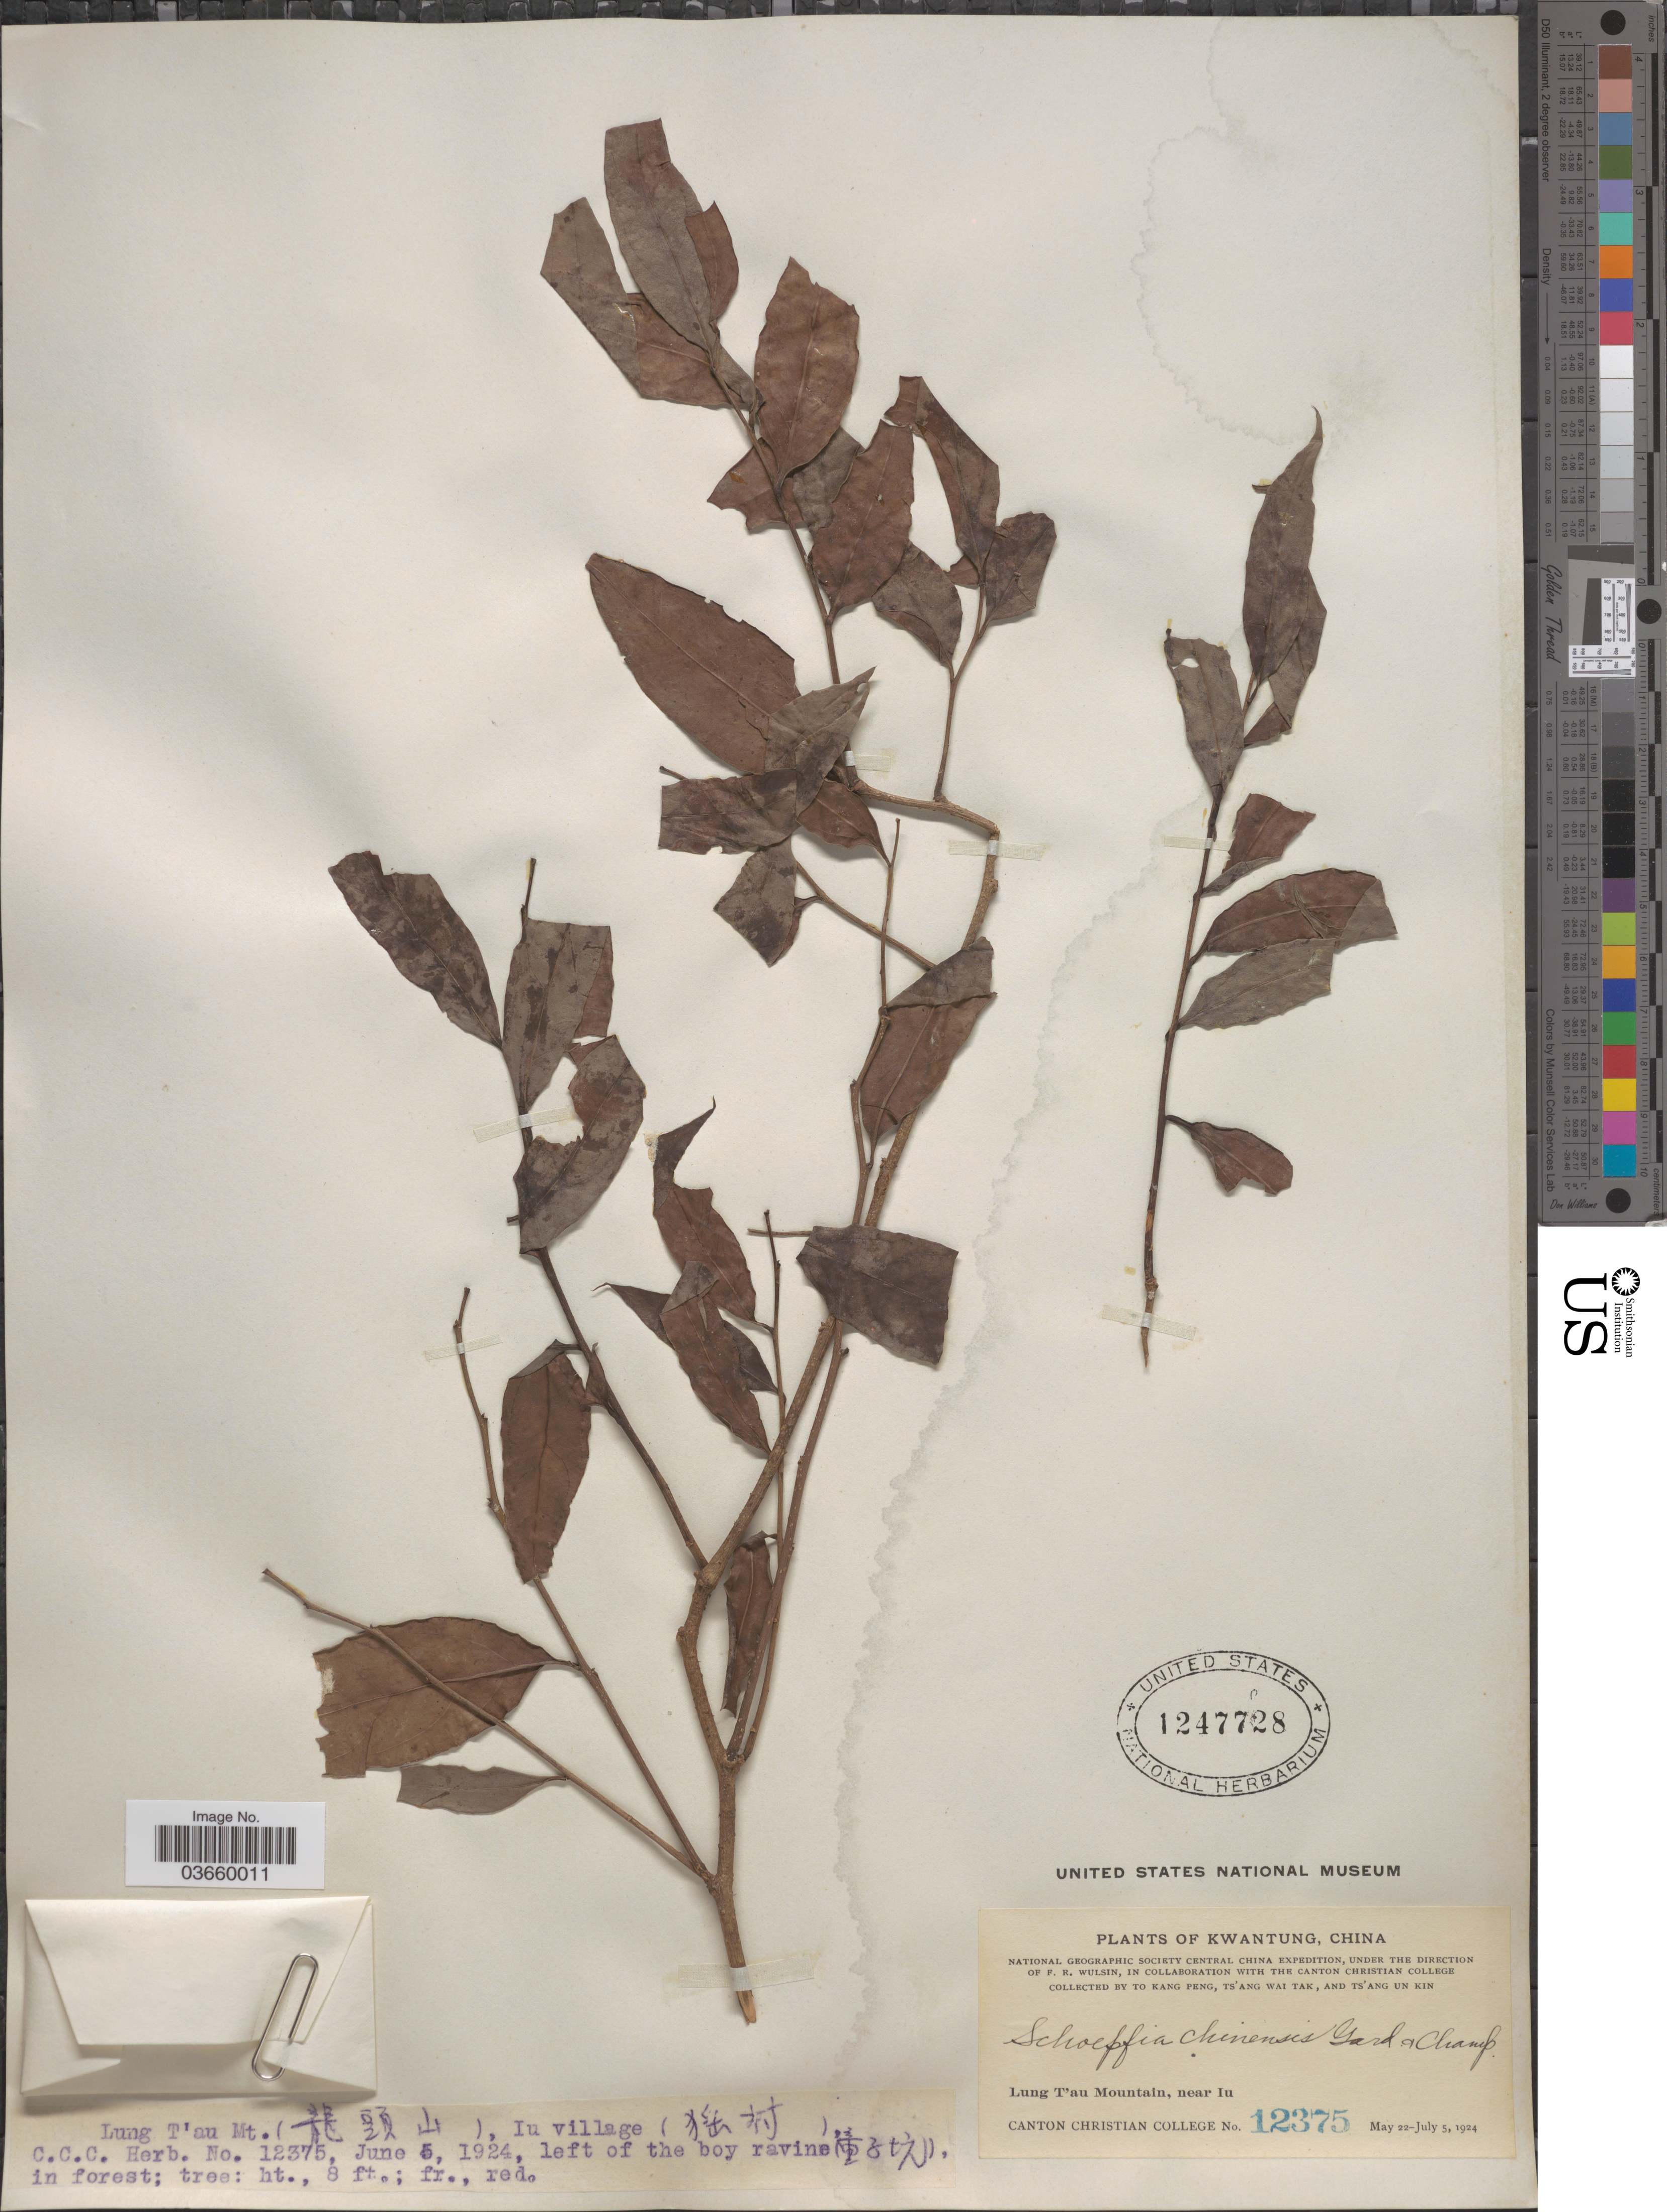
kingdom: Plantae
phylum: Tracheophyta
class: Magnoliopsida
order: Santalales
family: Schoepfiaceae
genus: Schoepfia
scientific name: Schoepfia chinensis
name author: Gardner & Champ.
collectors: Canton Christian College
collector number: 12375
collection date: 1924-06-05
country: China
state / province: Guangdong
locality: Kwantung. Lung T'au Mt. (X), Iu Village (X).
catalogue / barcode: US 1247728